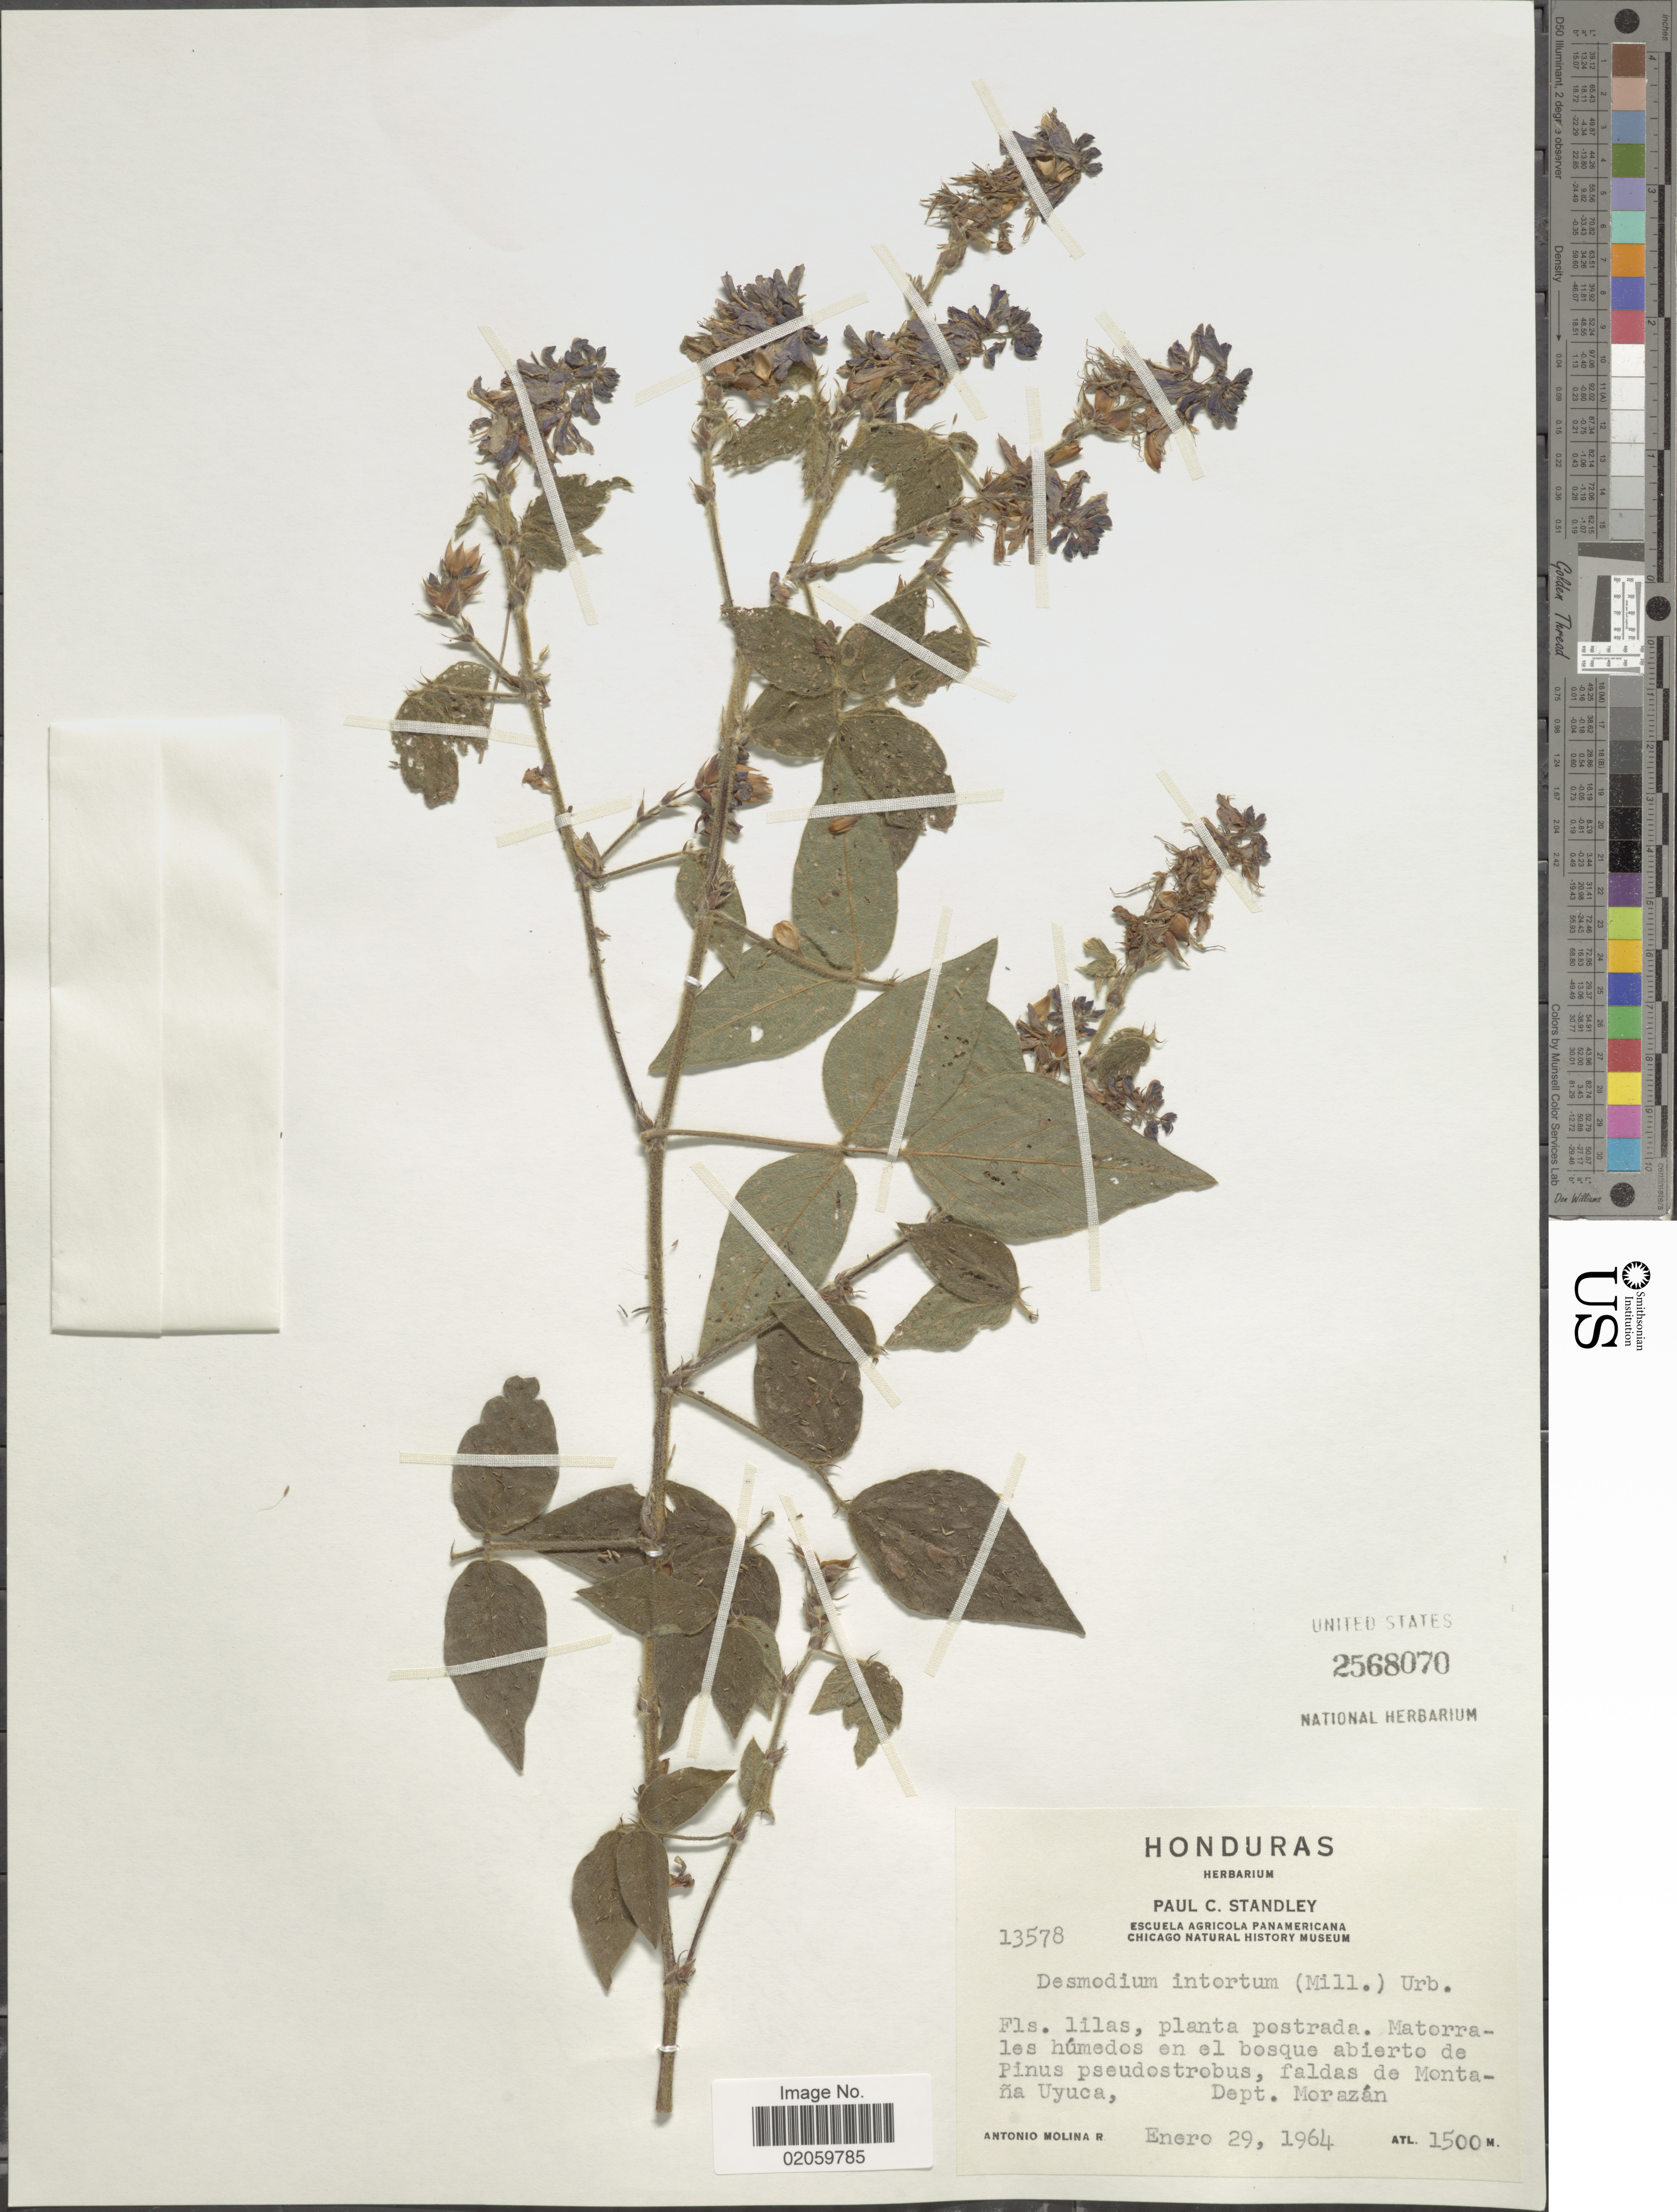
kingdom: Plantae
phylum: Tracheophyta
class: Magnoliopsida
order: Fabales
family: Fabaceae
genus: Desmodium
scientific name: Desmodium intortum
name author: (Mill.) Urb.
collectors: A. Molina R.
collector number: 13578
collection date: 1964-01-29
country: Honduras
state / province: Fco. Morazán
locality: Faldas de Montana Uyuca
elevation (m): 1500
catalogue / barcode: US 2568070